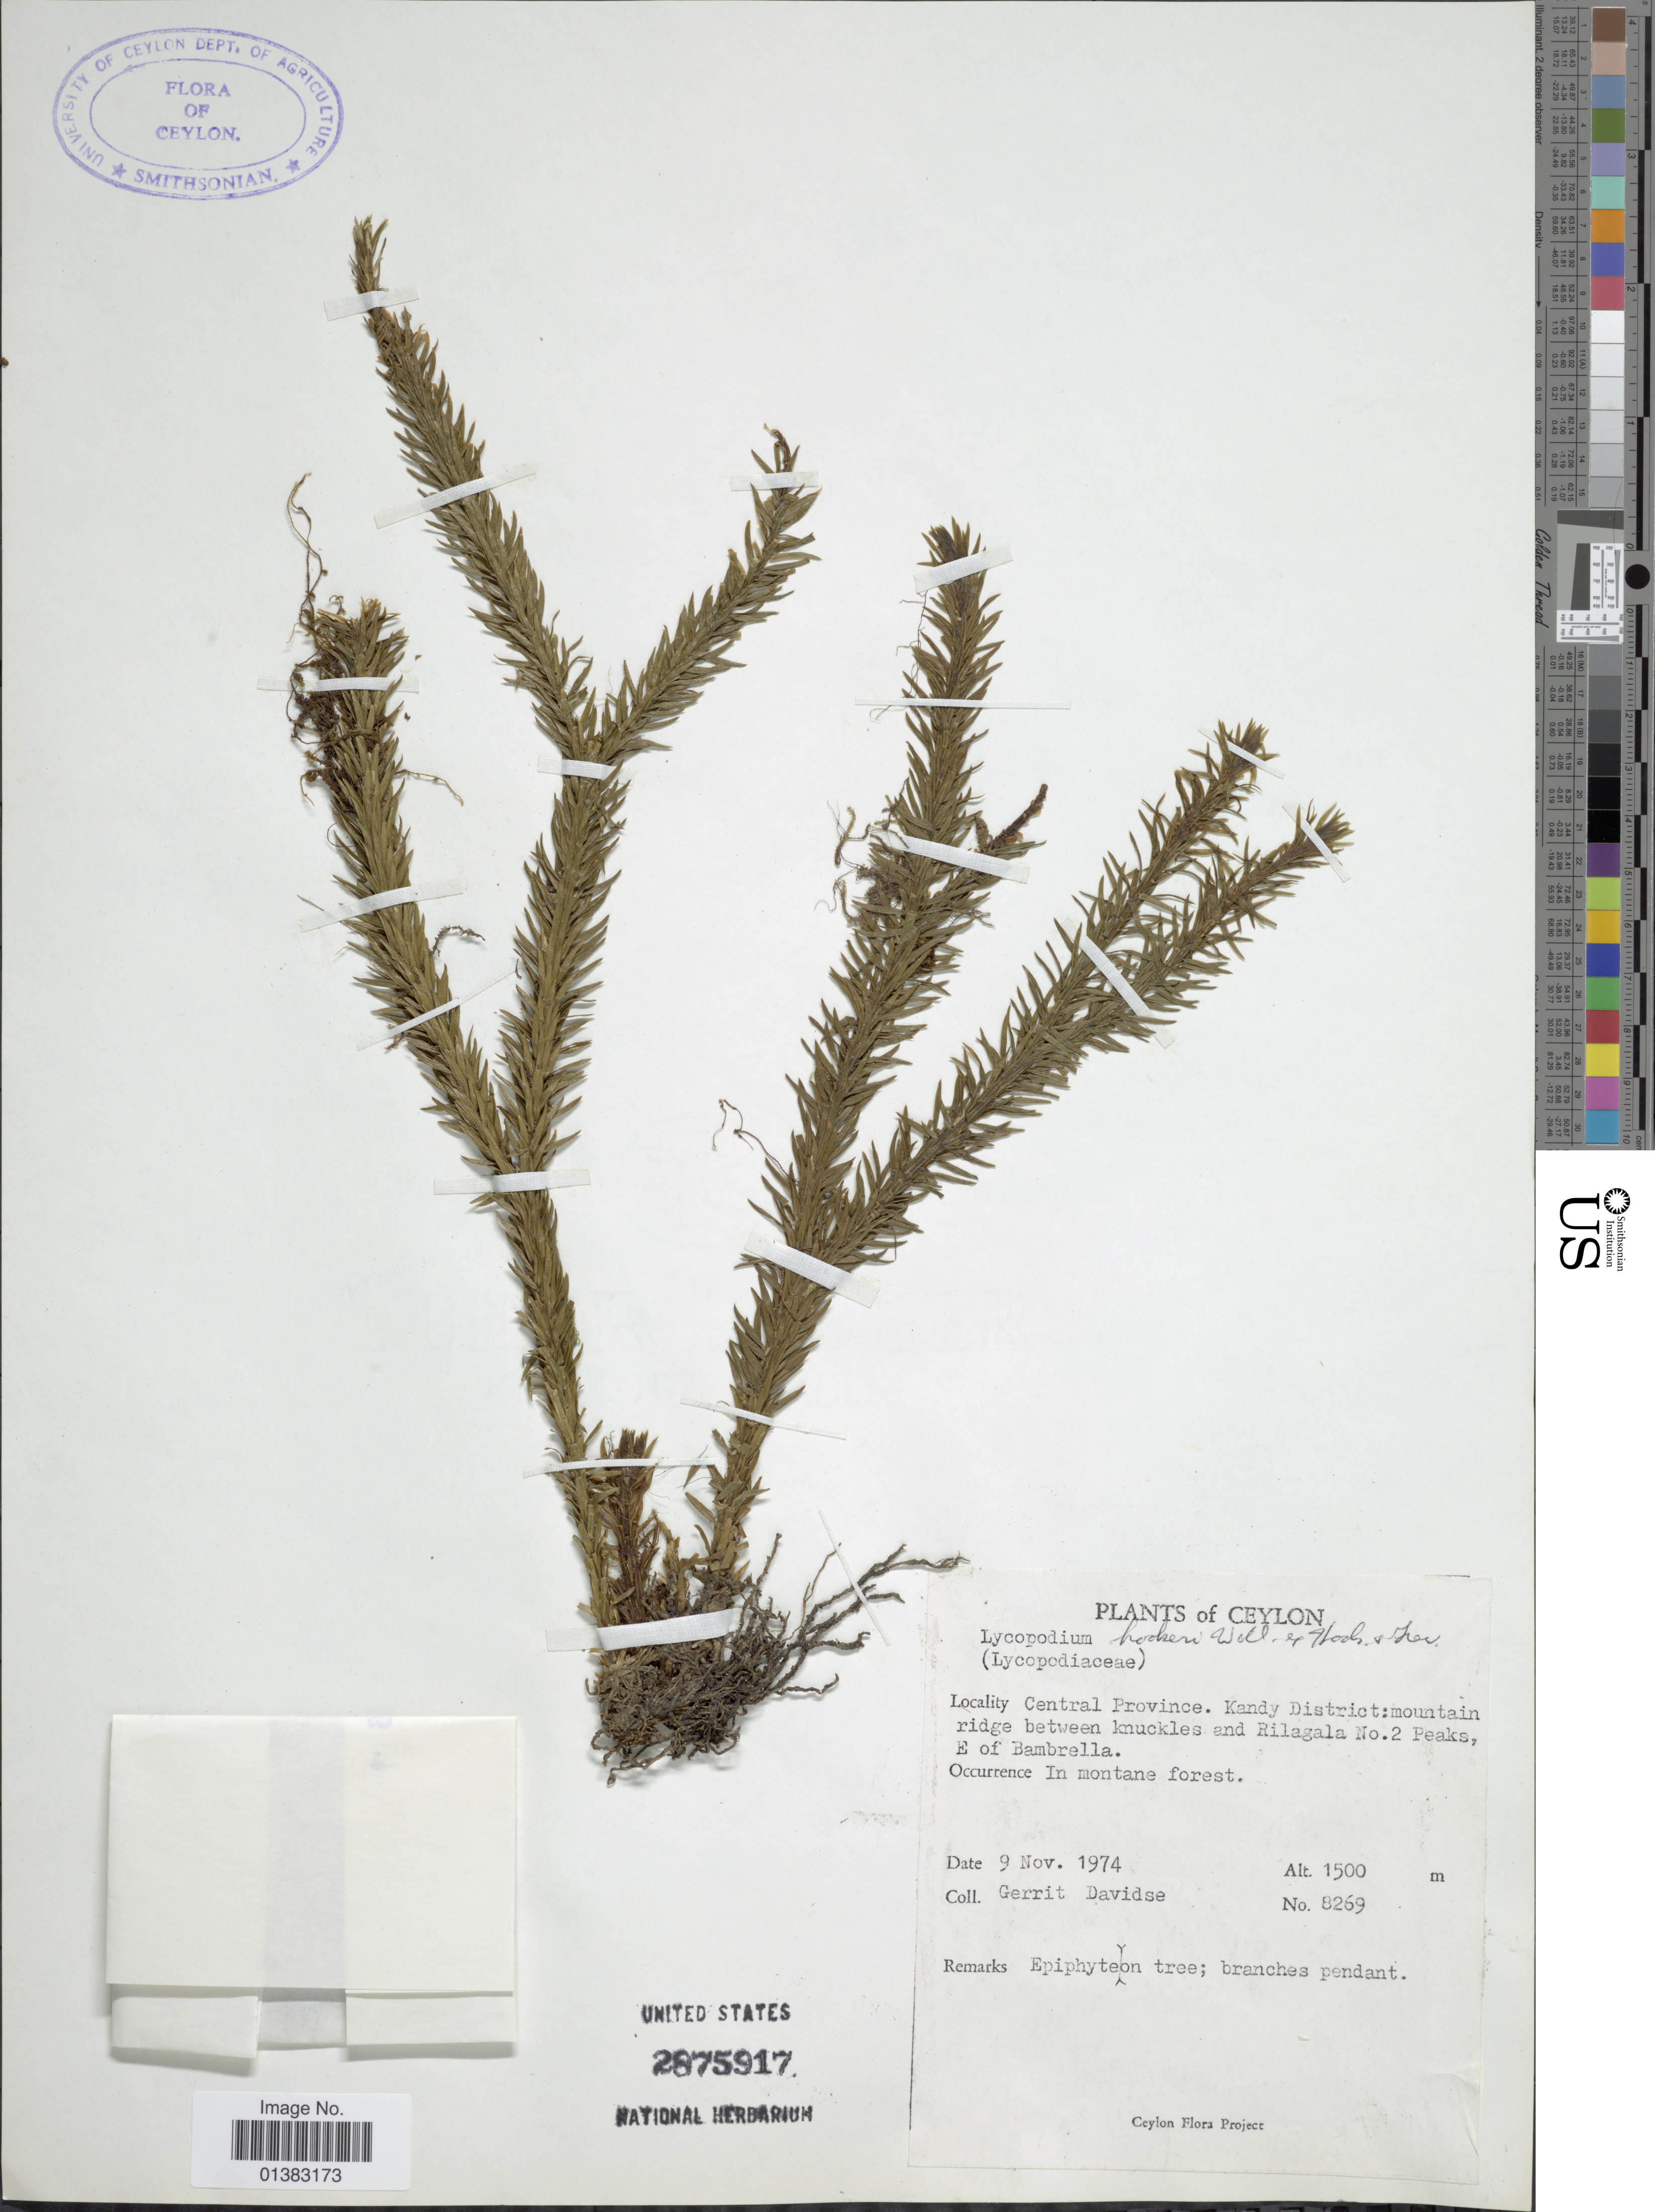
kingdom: Plantae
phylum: Tracheophyta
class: Lycopodiopsida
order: Lycopodiales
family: Lycopodiaceae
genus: Phlegmariurus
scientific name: Phlegmariurus pulcherrimus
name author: (Hook. & Grev.) Á. Löve & D. Löve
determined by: Field, A. R.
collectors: G. Davidse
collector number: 8269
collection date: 1974-11-09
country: Sri Lanka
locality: Ceylon. Central Province. Kandy District: mountain ridge between knuckles and Rilagala No. 2 Peaks, E of Bambrella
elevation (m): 1500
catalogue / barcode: US 2875917